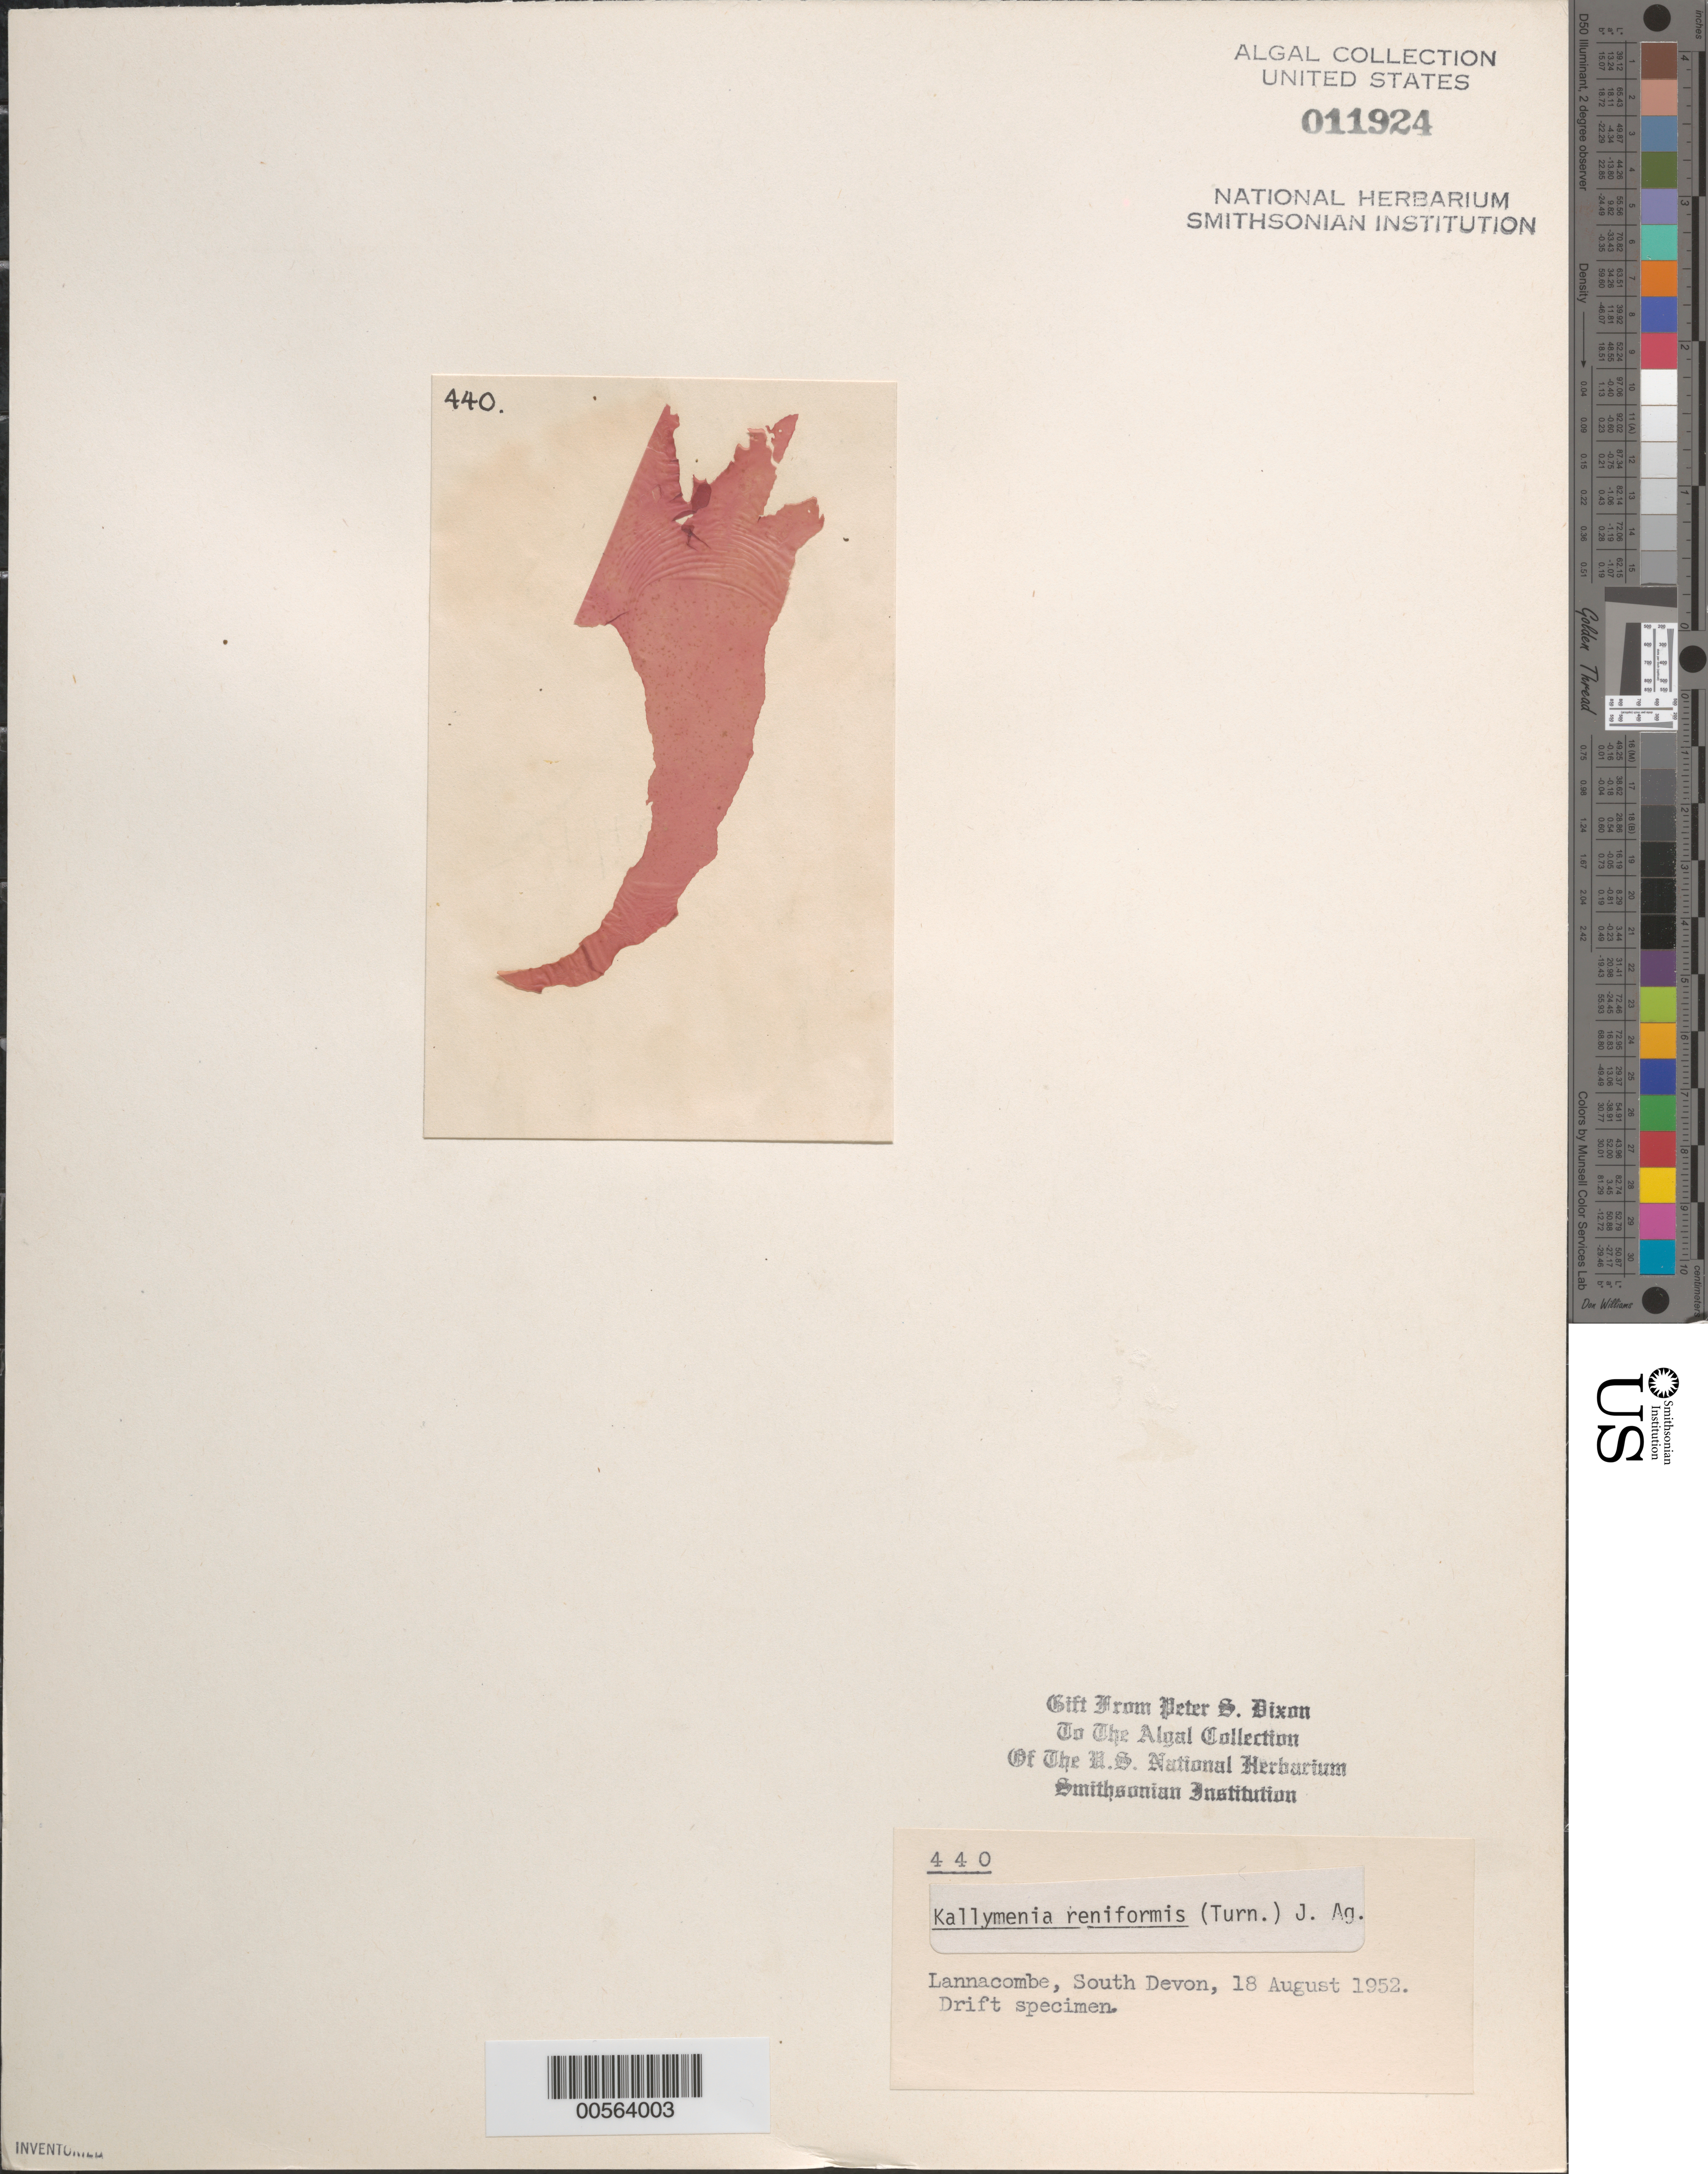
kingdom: Plantae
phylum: Rhodophyta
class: Florideophyceae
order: Gigartinales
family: Kallymeniaceae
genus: Kallymenia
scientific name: Kallymenia reniformis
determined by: Dixon, P. S.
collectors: P. S. Dixon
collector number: PSD 440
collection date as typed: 18 Aug 1952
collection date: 1952-08-18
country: United Kingdom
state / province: England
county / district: Devon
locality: Lannacombe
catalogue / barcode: US 11924